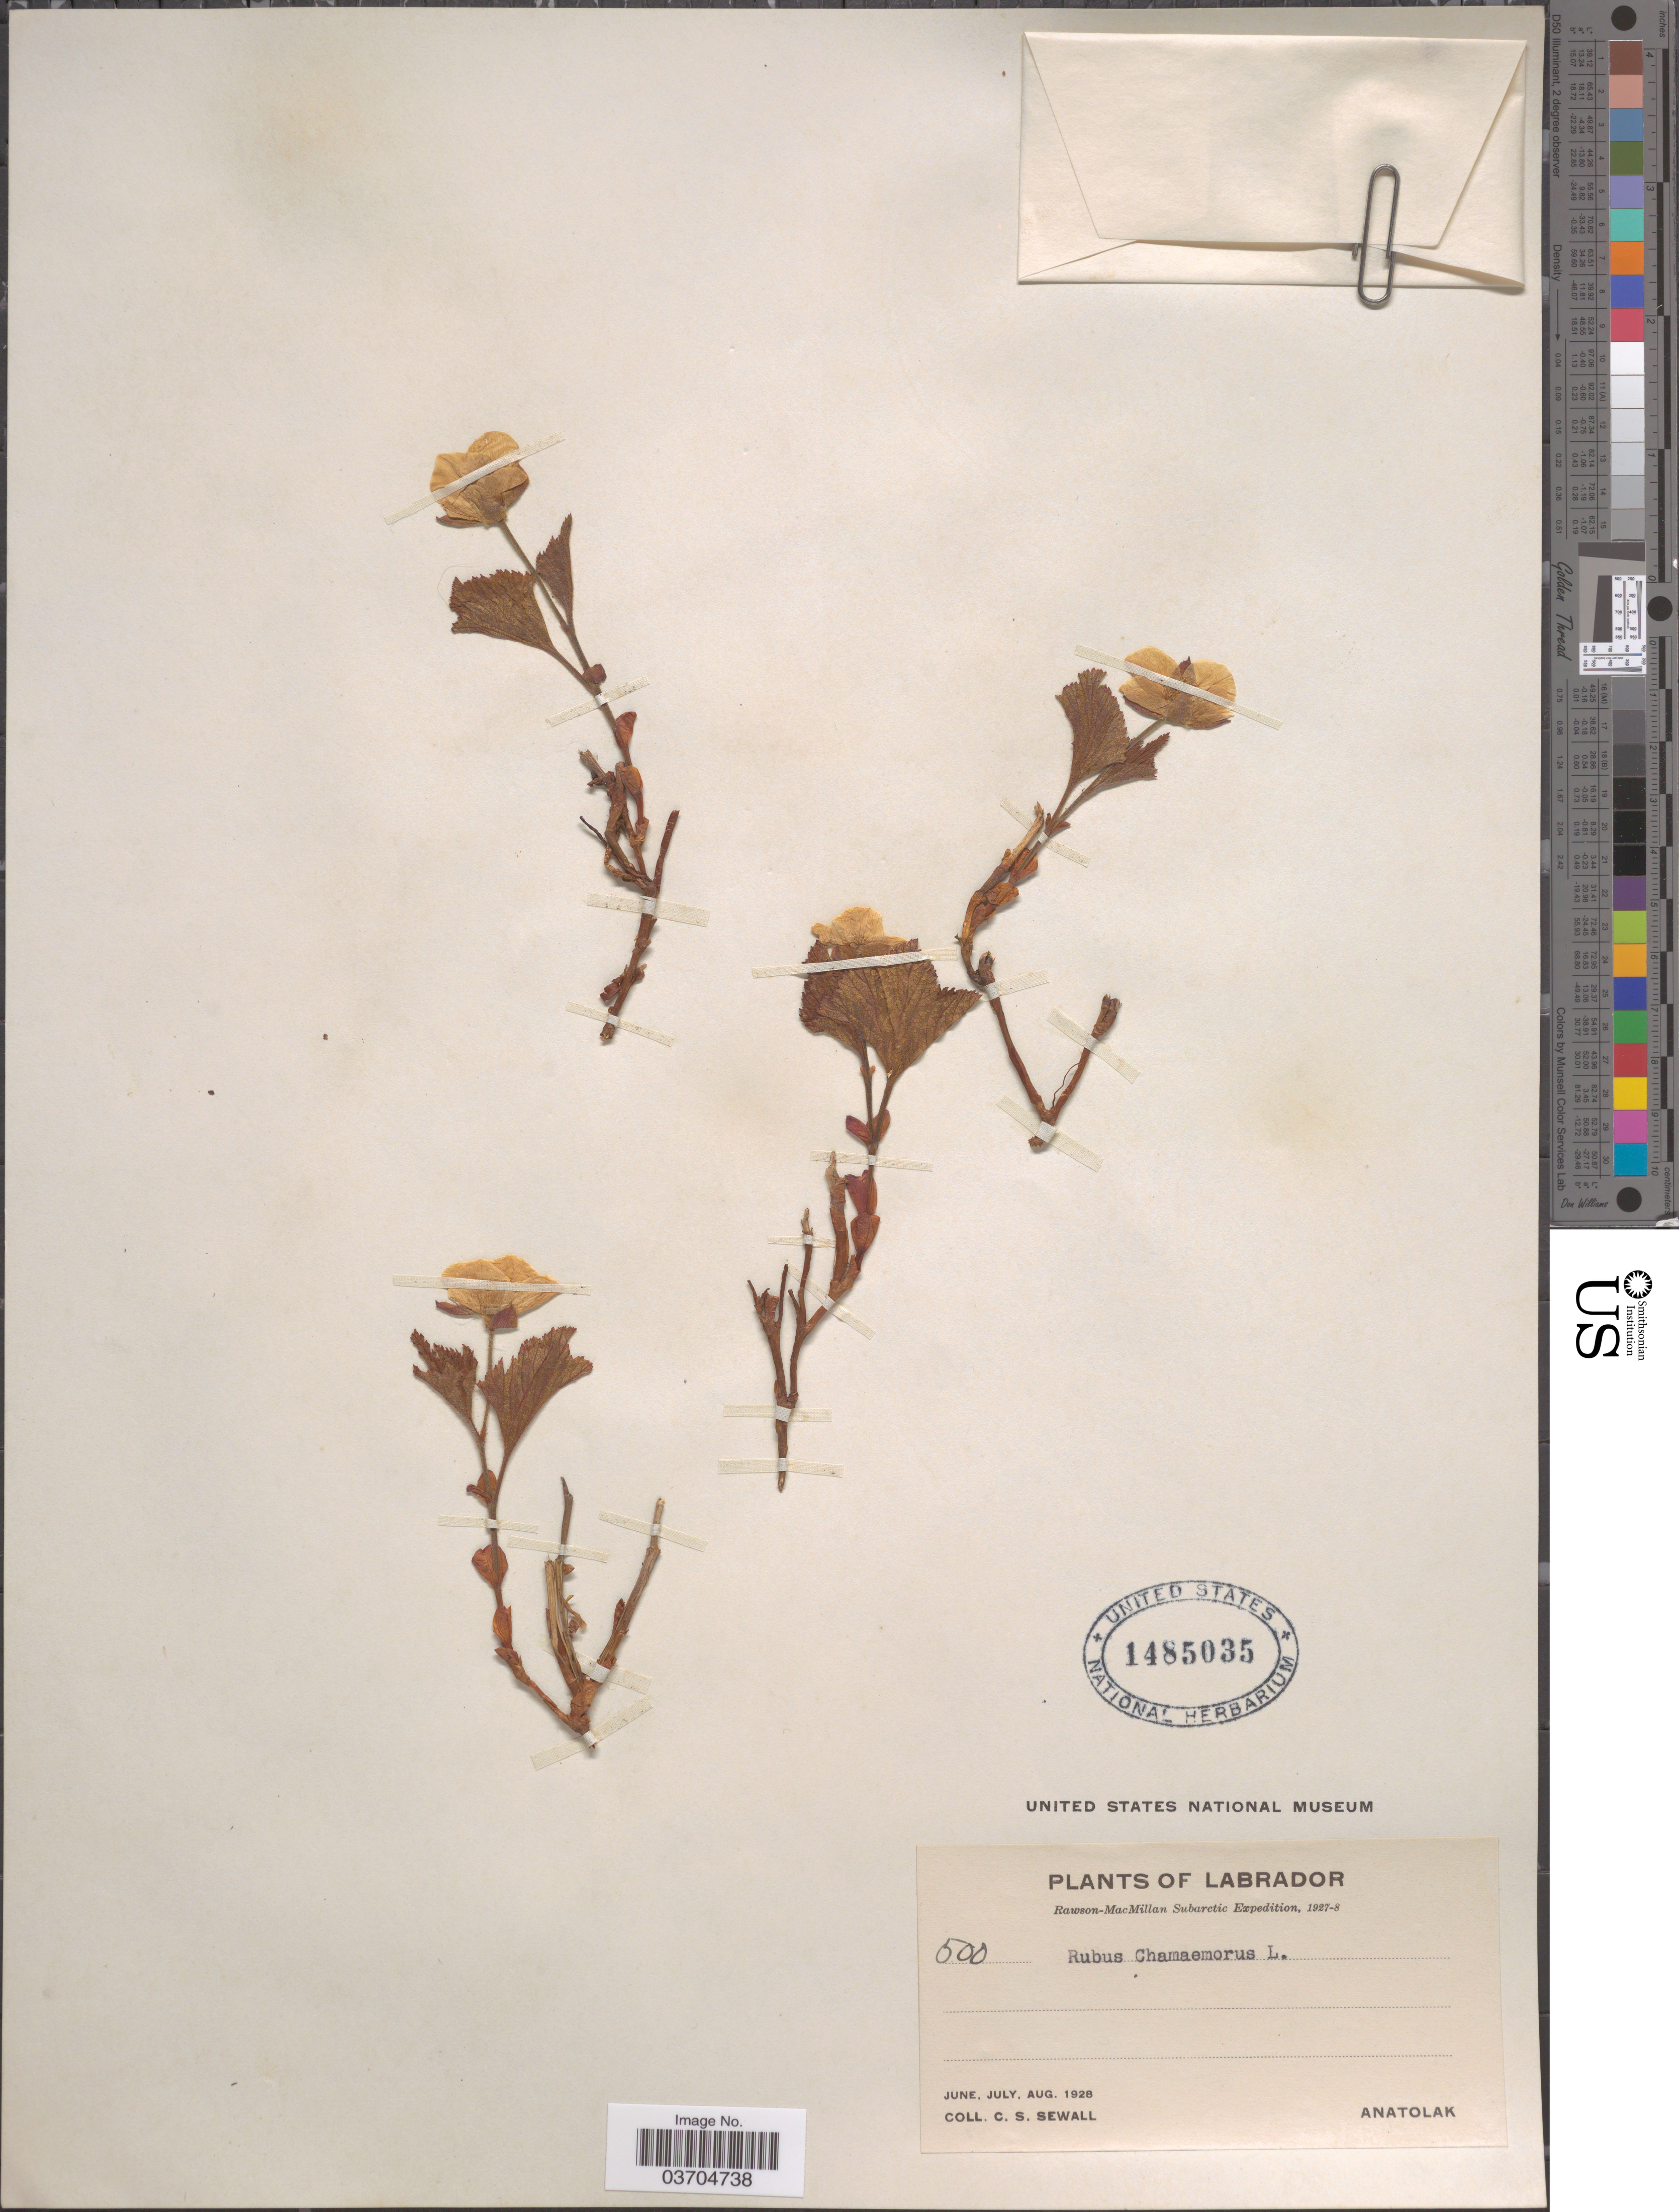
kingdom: Plantae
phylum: Tracheophyta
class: Magnoliopsida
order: Rosales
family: Rosaceae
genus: Rubus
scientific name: Rubus chamaemorus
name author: L.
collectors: C. Sewall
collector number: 500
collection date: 1928-06/1928-07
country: Canada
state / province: Newfoundland and Labrador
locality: Labrador. Anatolak.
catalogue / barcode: US 1485035